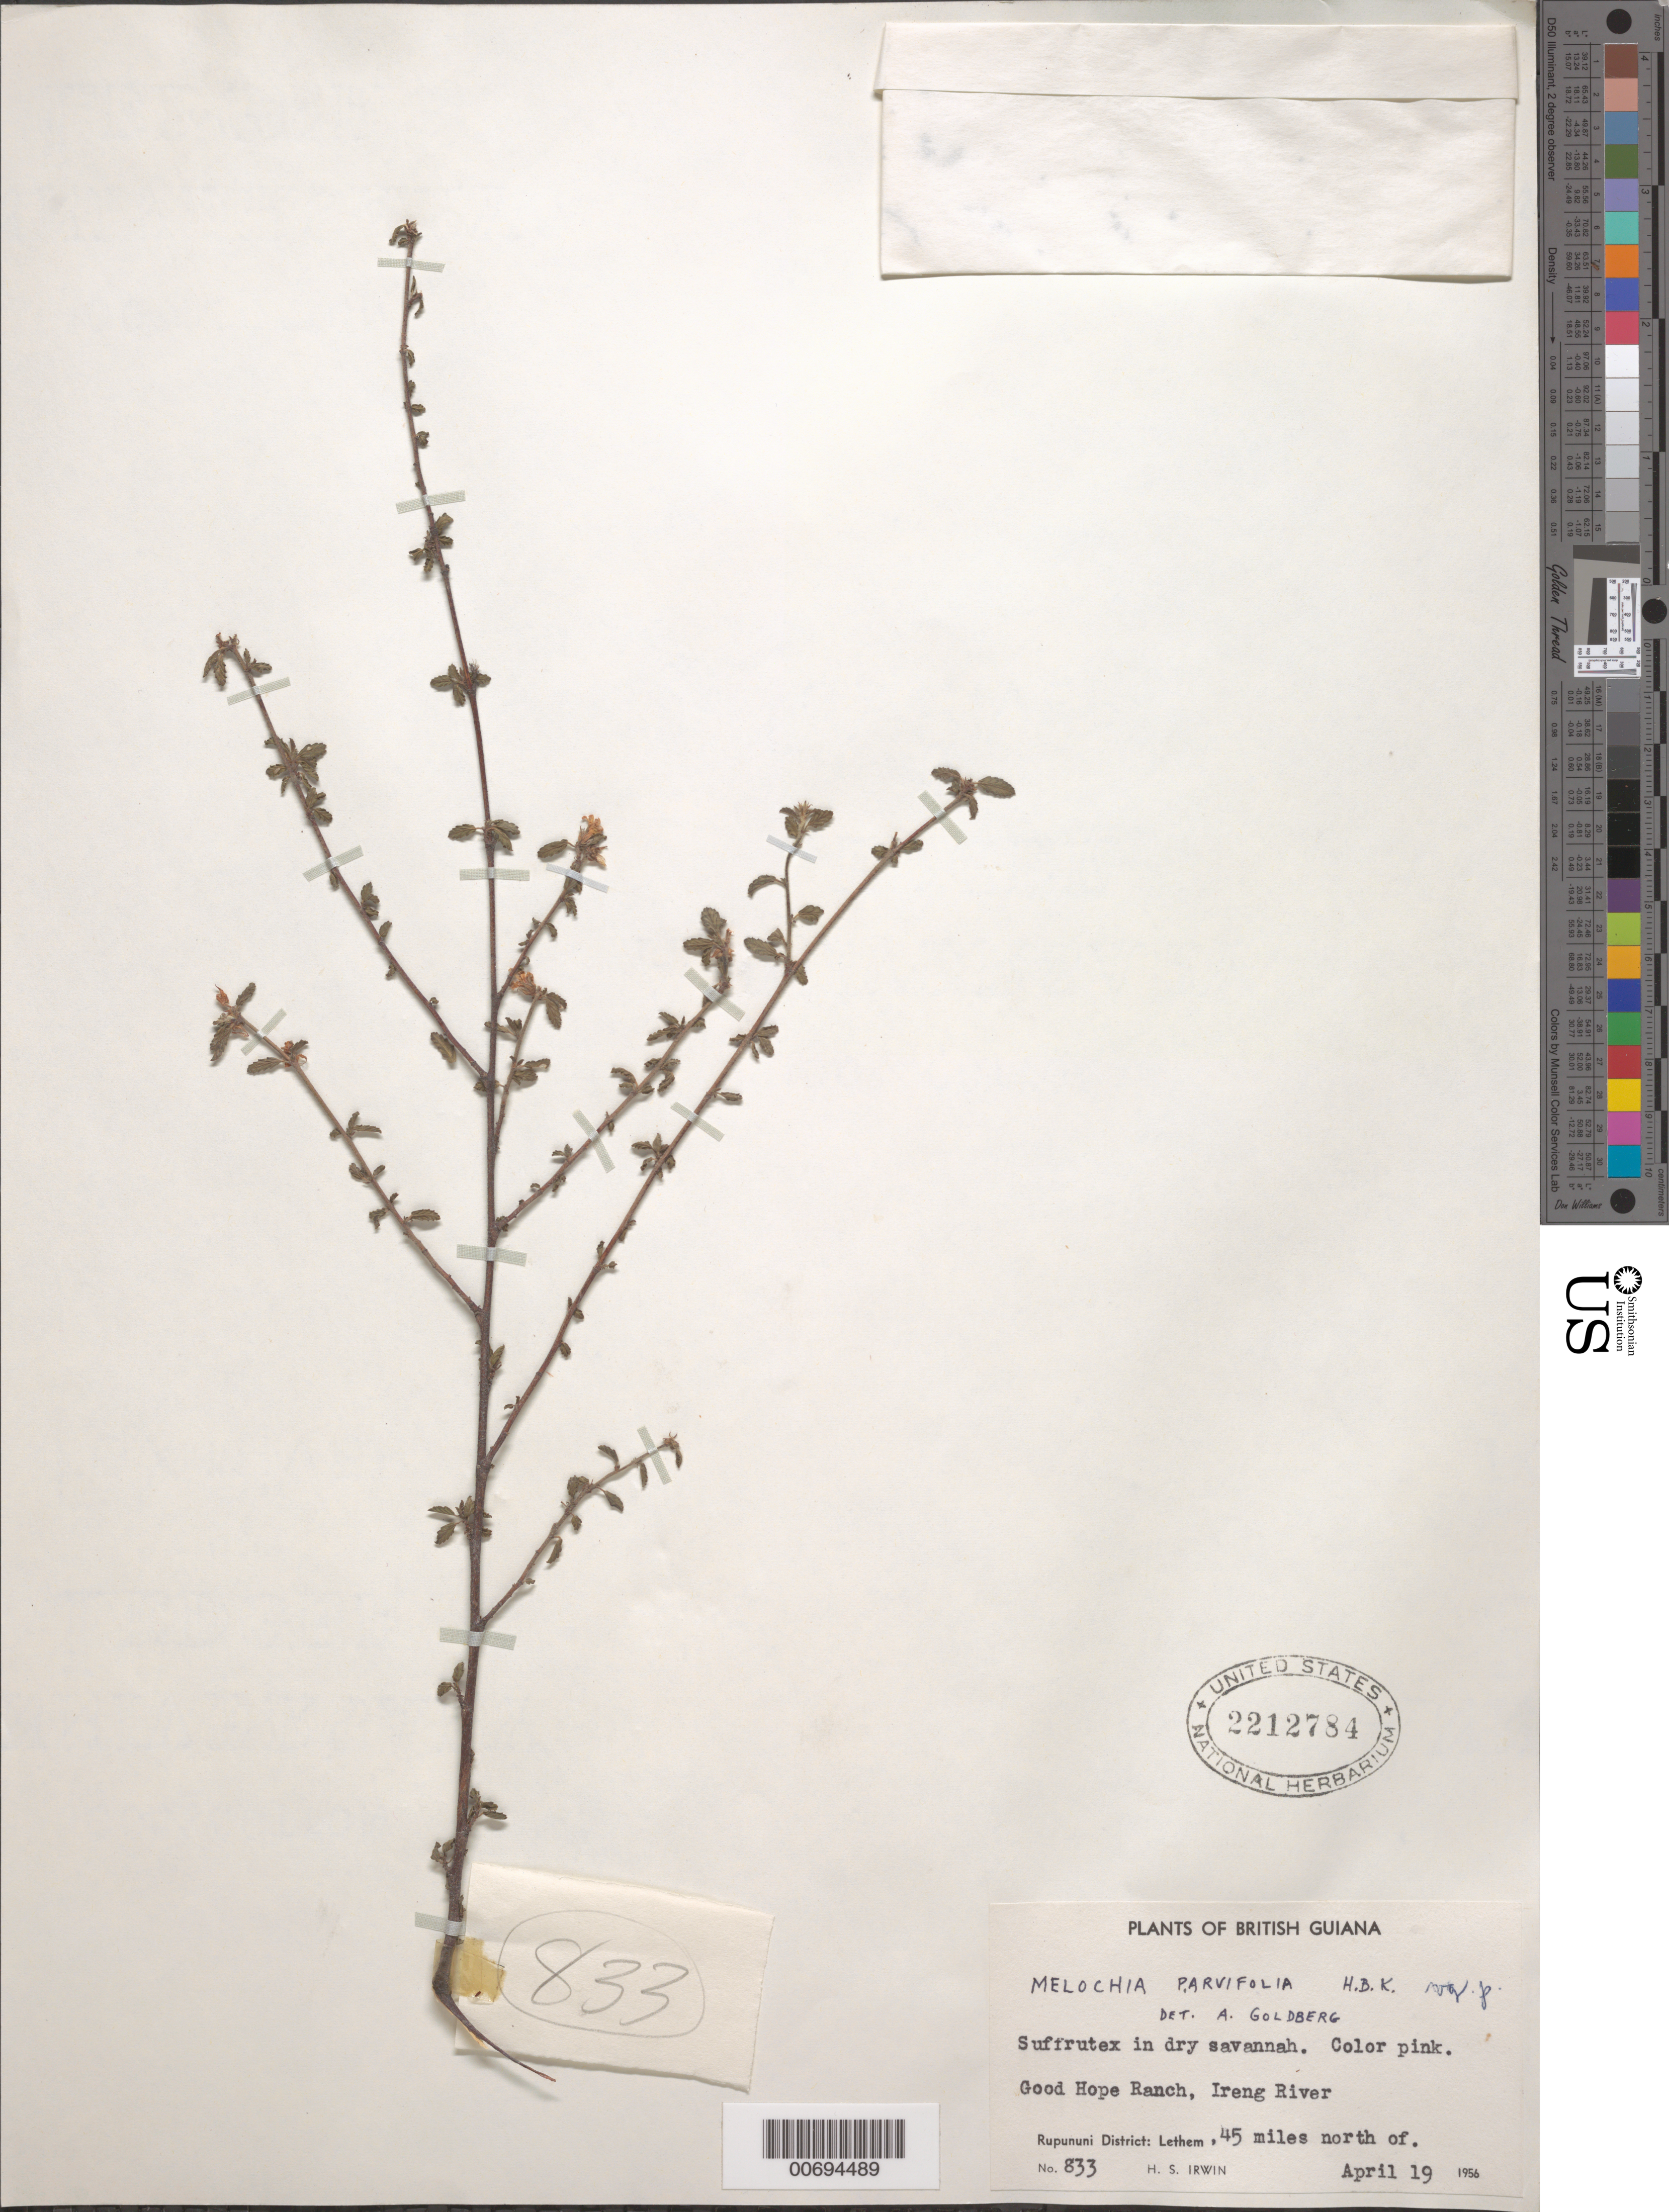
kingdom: Plantae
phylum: Tracheophyta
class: Magnoliopsida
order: Malvales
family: Malvaceae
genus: Melochia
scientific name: Melochia parvifolia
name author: Kunth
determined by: Goldberg, Aaron, (US), NMNH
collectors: H. Irwin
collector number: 833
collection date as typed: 19-Apr-56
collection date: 1956-04-19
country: Guyana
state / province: U. Takutu-U. Essequibo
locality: Good Hope Ranch, 45 mi. N of Lethem, east bank of Takutu R.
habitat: Dry savanna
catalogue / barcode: US 2212784